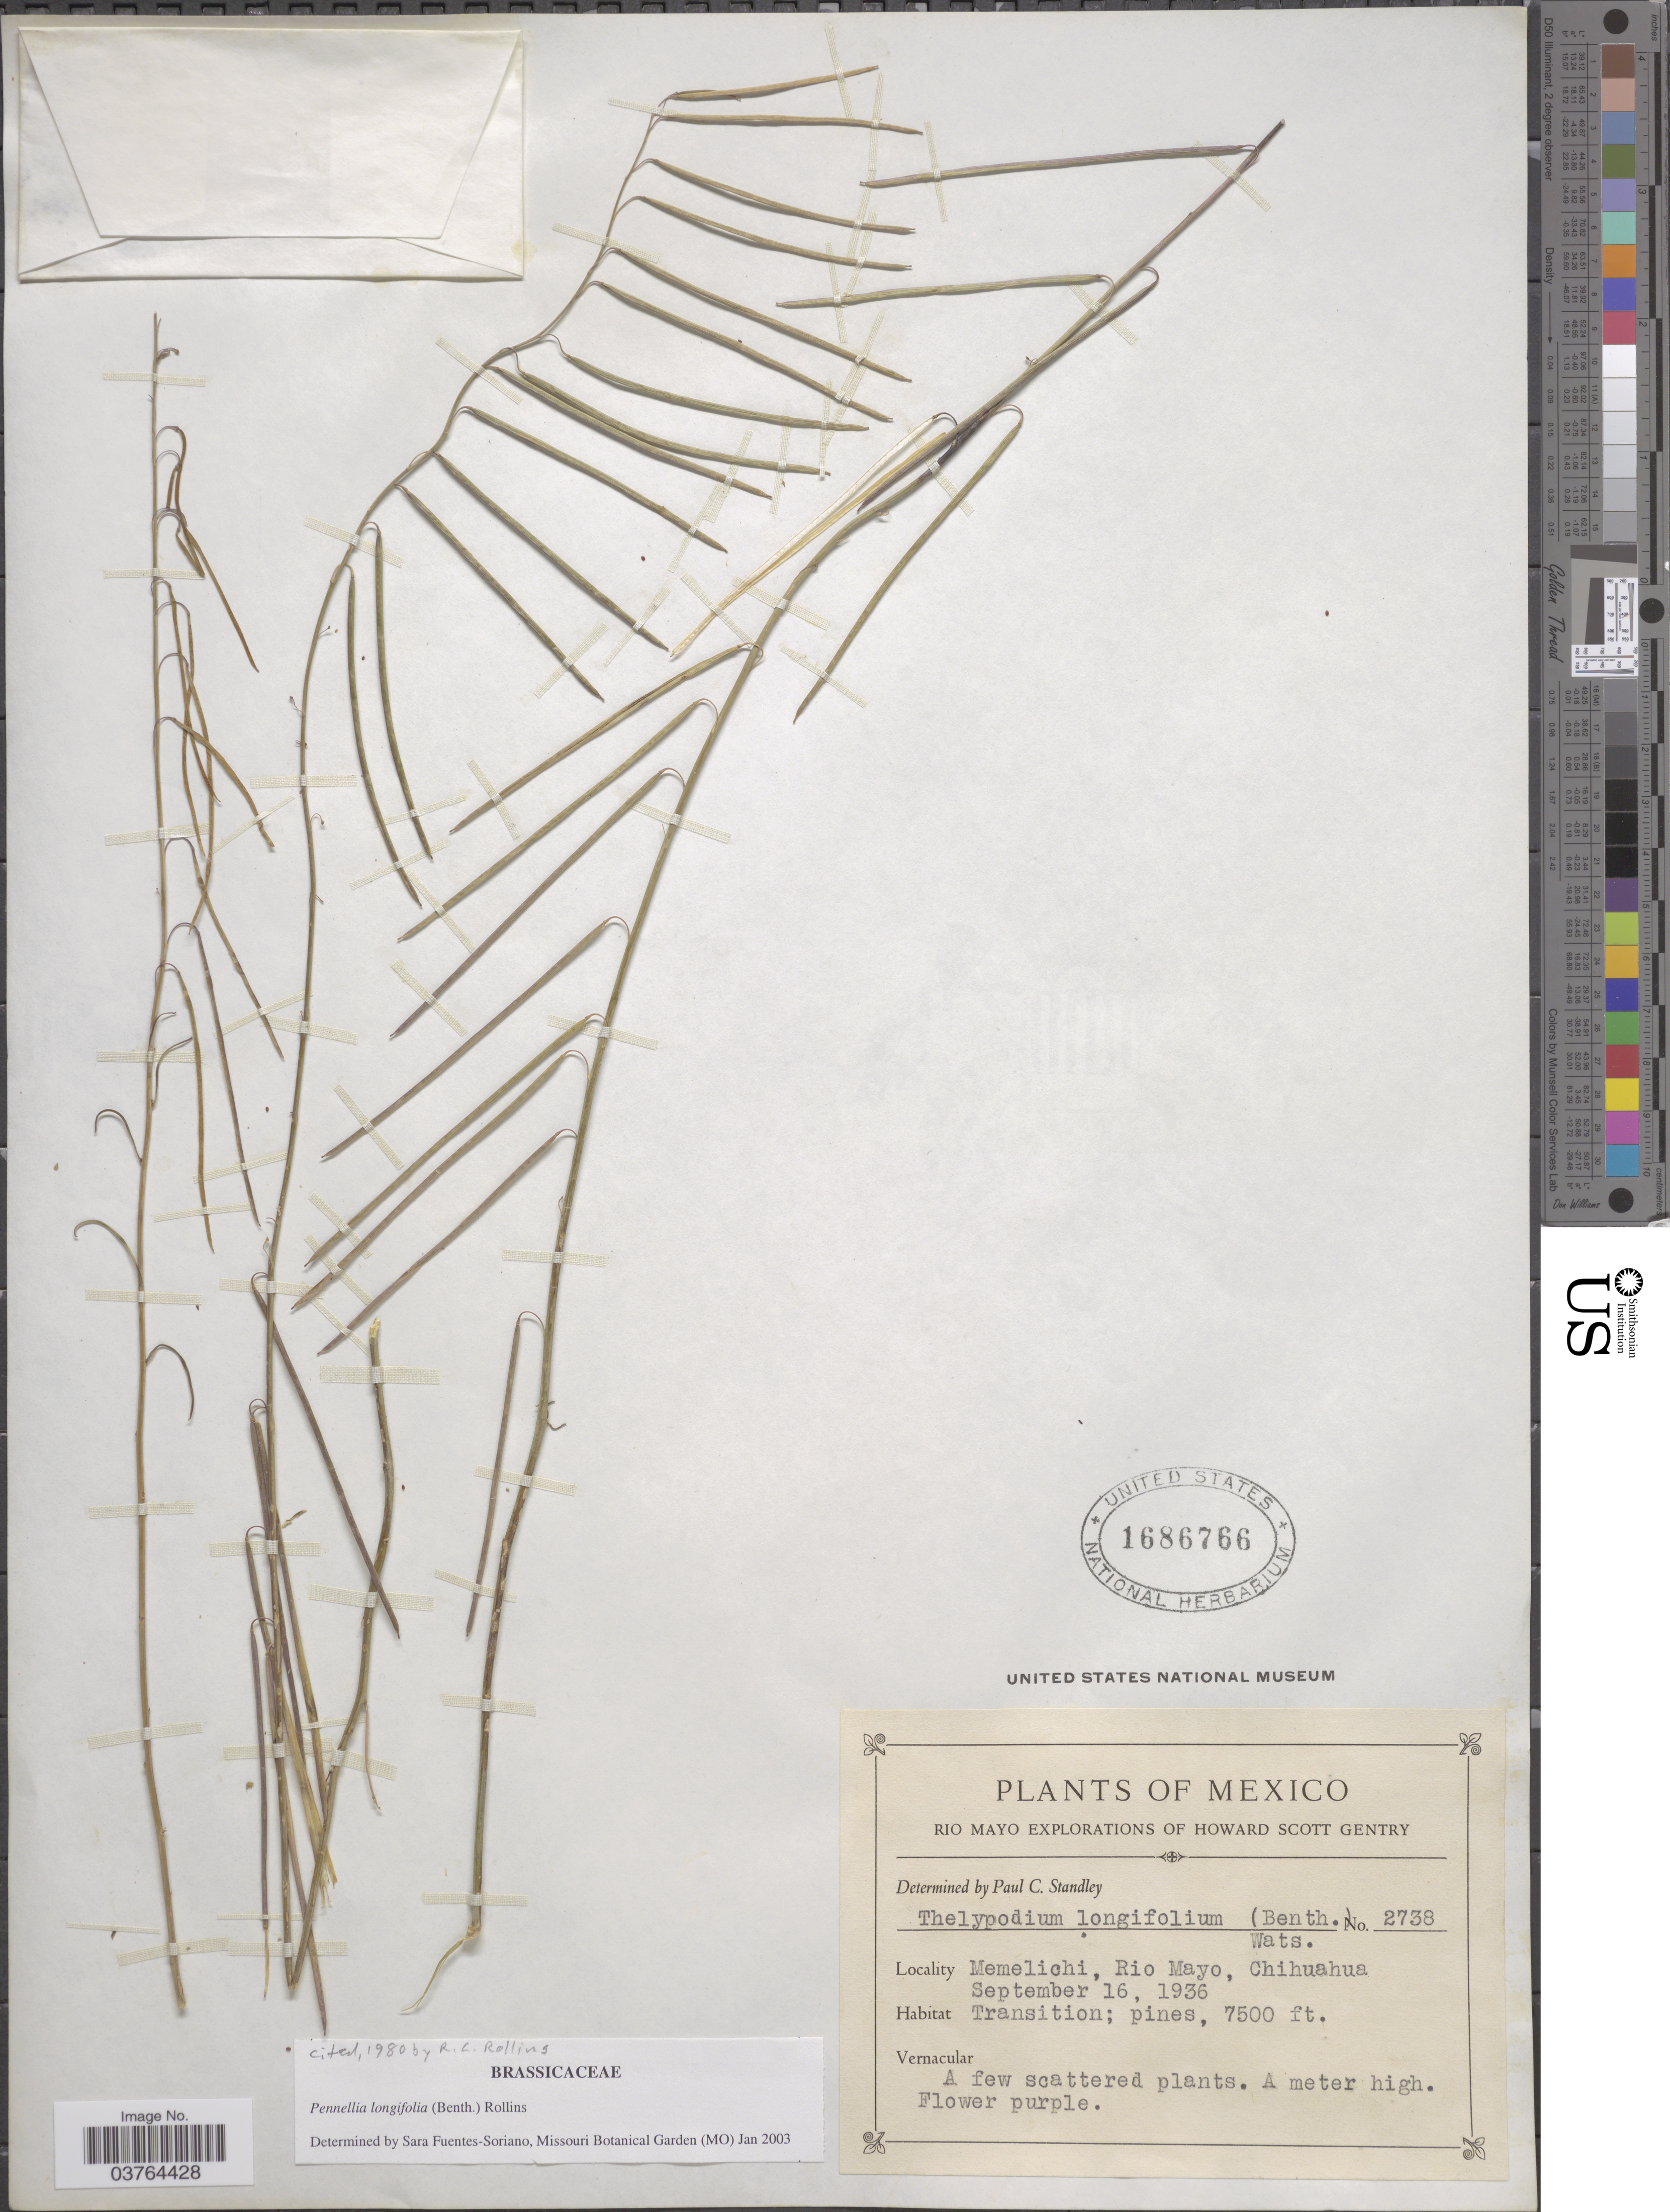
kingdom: Plantae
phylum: Tracheophyta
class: Magnoliopsida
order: Brassicales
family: Brassicaceae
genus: Pennellia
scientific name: Pennellia longifolia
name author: (Benth.) Rollins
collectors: H. S. Gentry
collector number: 2738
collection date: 1936-09-16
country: Mexico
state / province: Chihuahua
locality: Rio Mayo. Memelichi.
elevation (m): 2286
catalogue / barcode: US 1686766